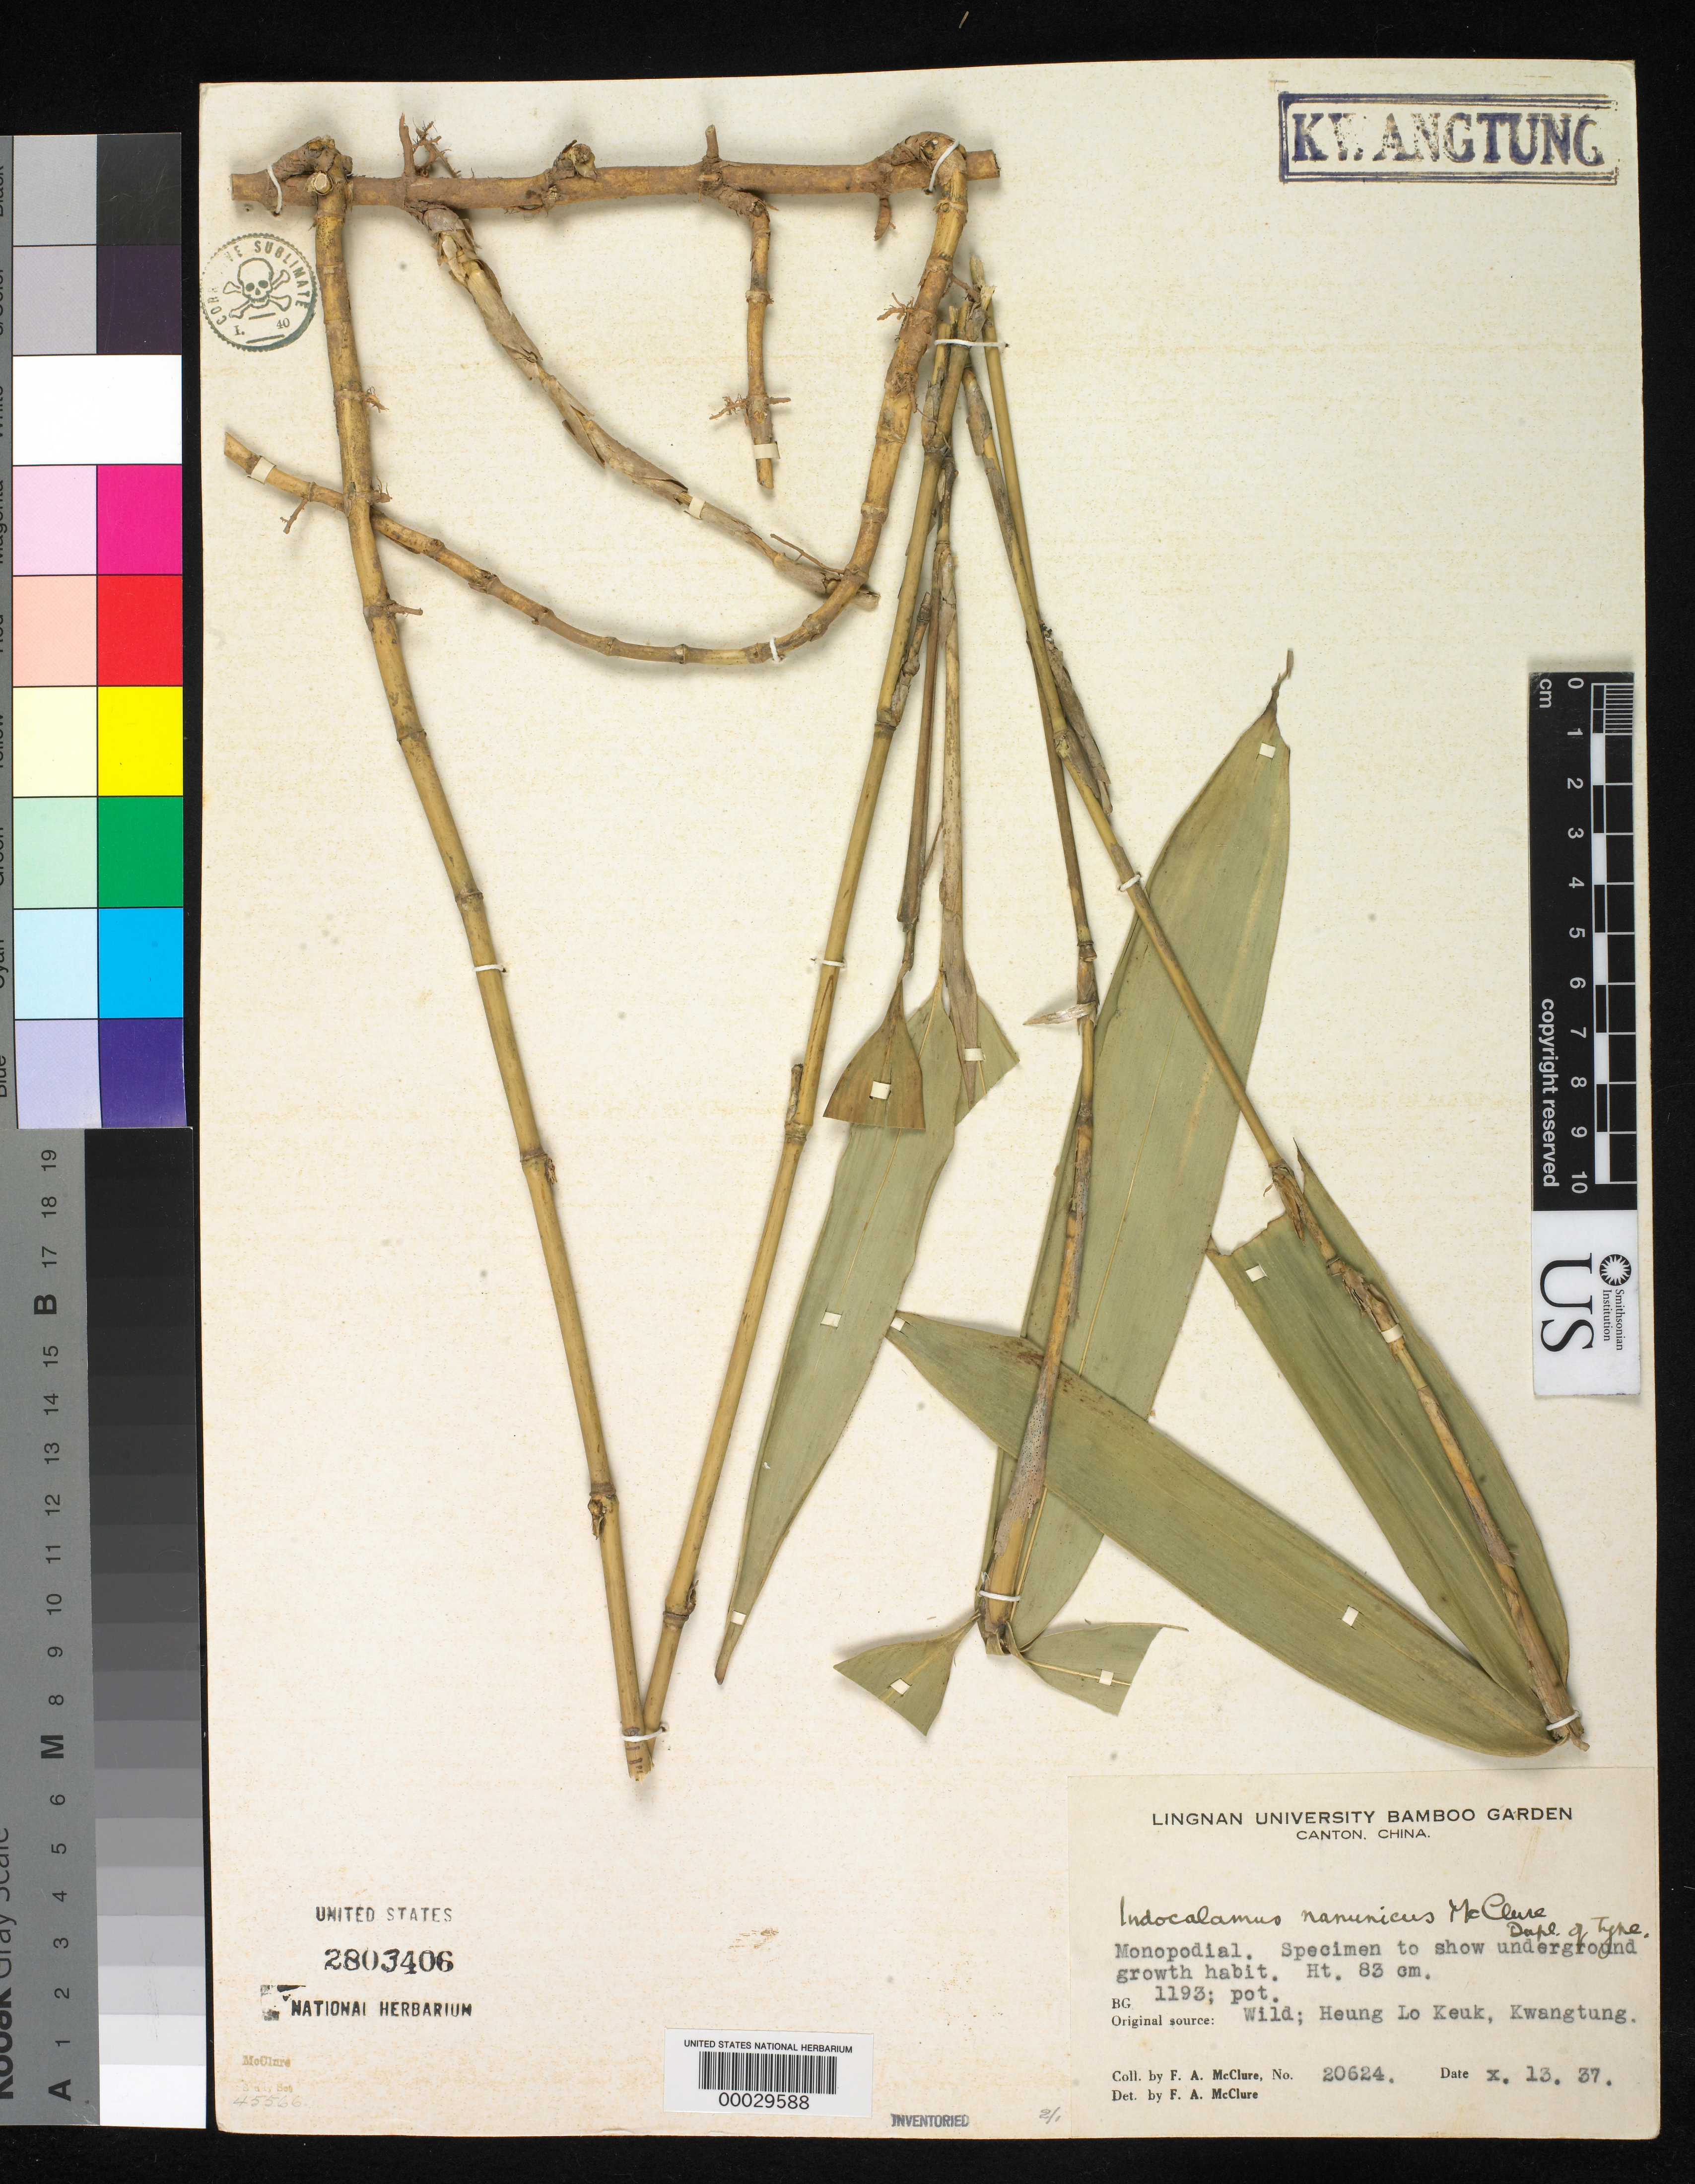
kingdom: Plantae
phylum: Tracheophyta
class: Liliopsida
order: Poales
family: Poaceae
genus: Indocalamus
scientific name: Indocalamus nanunicus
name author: McClure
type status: Isotype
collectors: F. A. McClure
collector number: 20624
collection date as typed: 13 Oct 1937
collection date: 1937-10-13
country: China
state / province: Guangdong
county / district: Guangzhou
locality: Heung lo keuk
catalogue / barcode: US 2803406